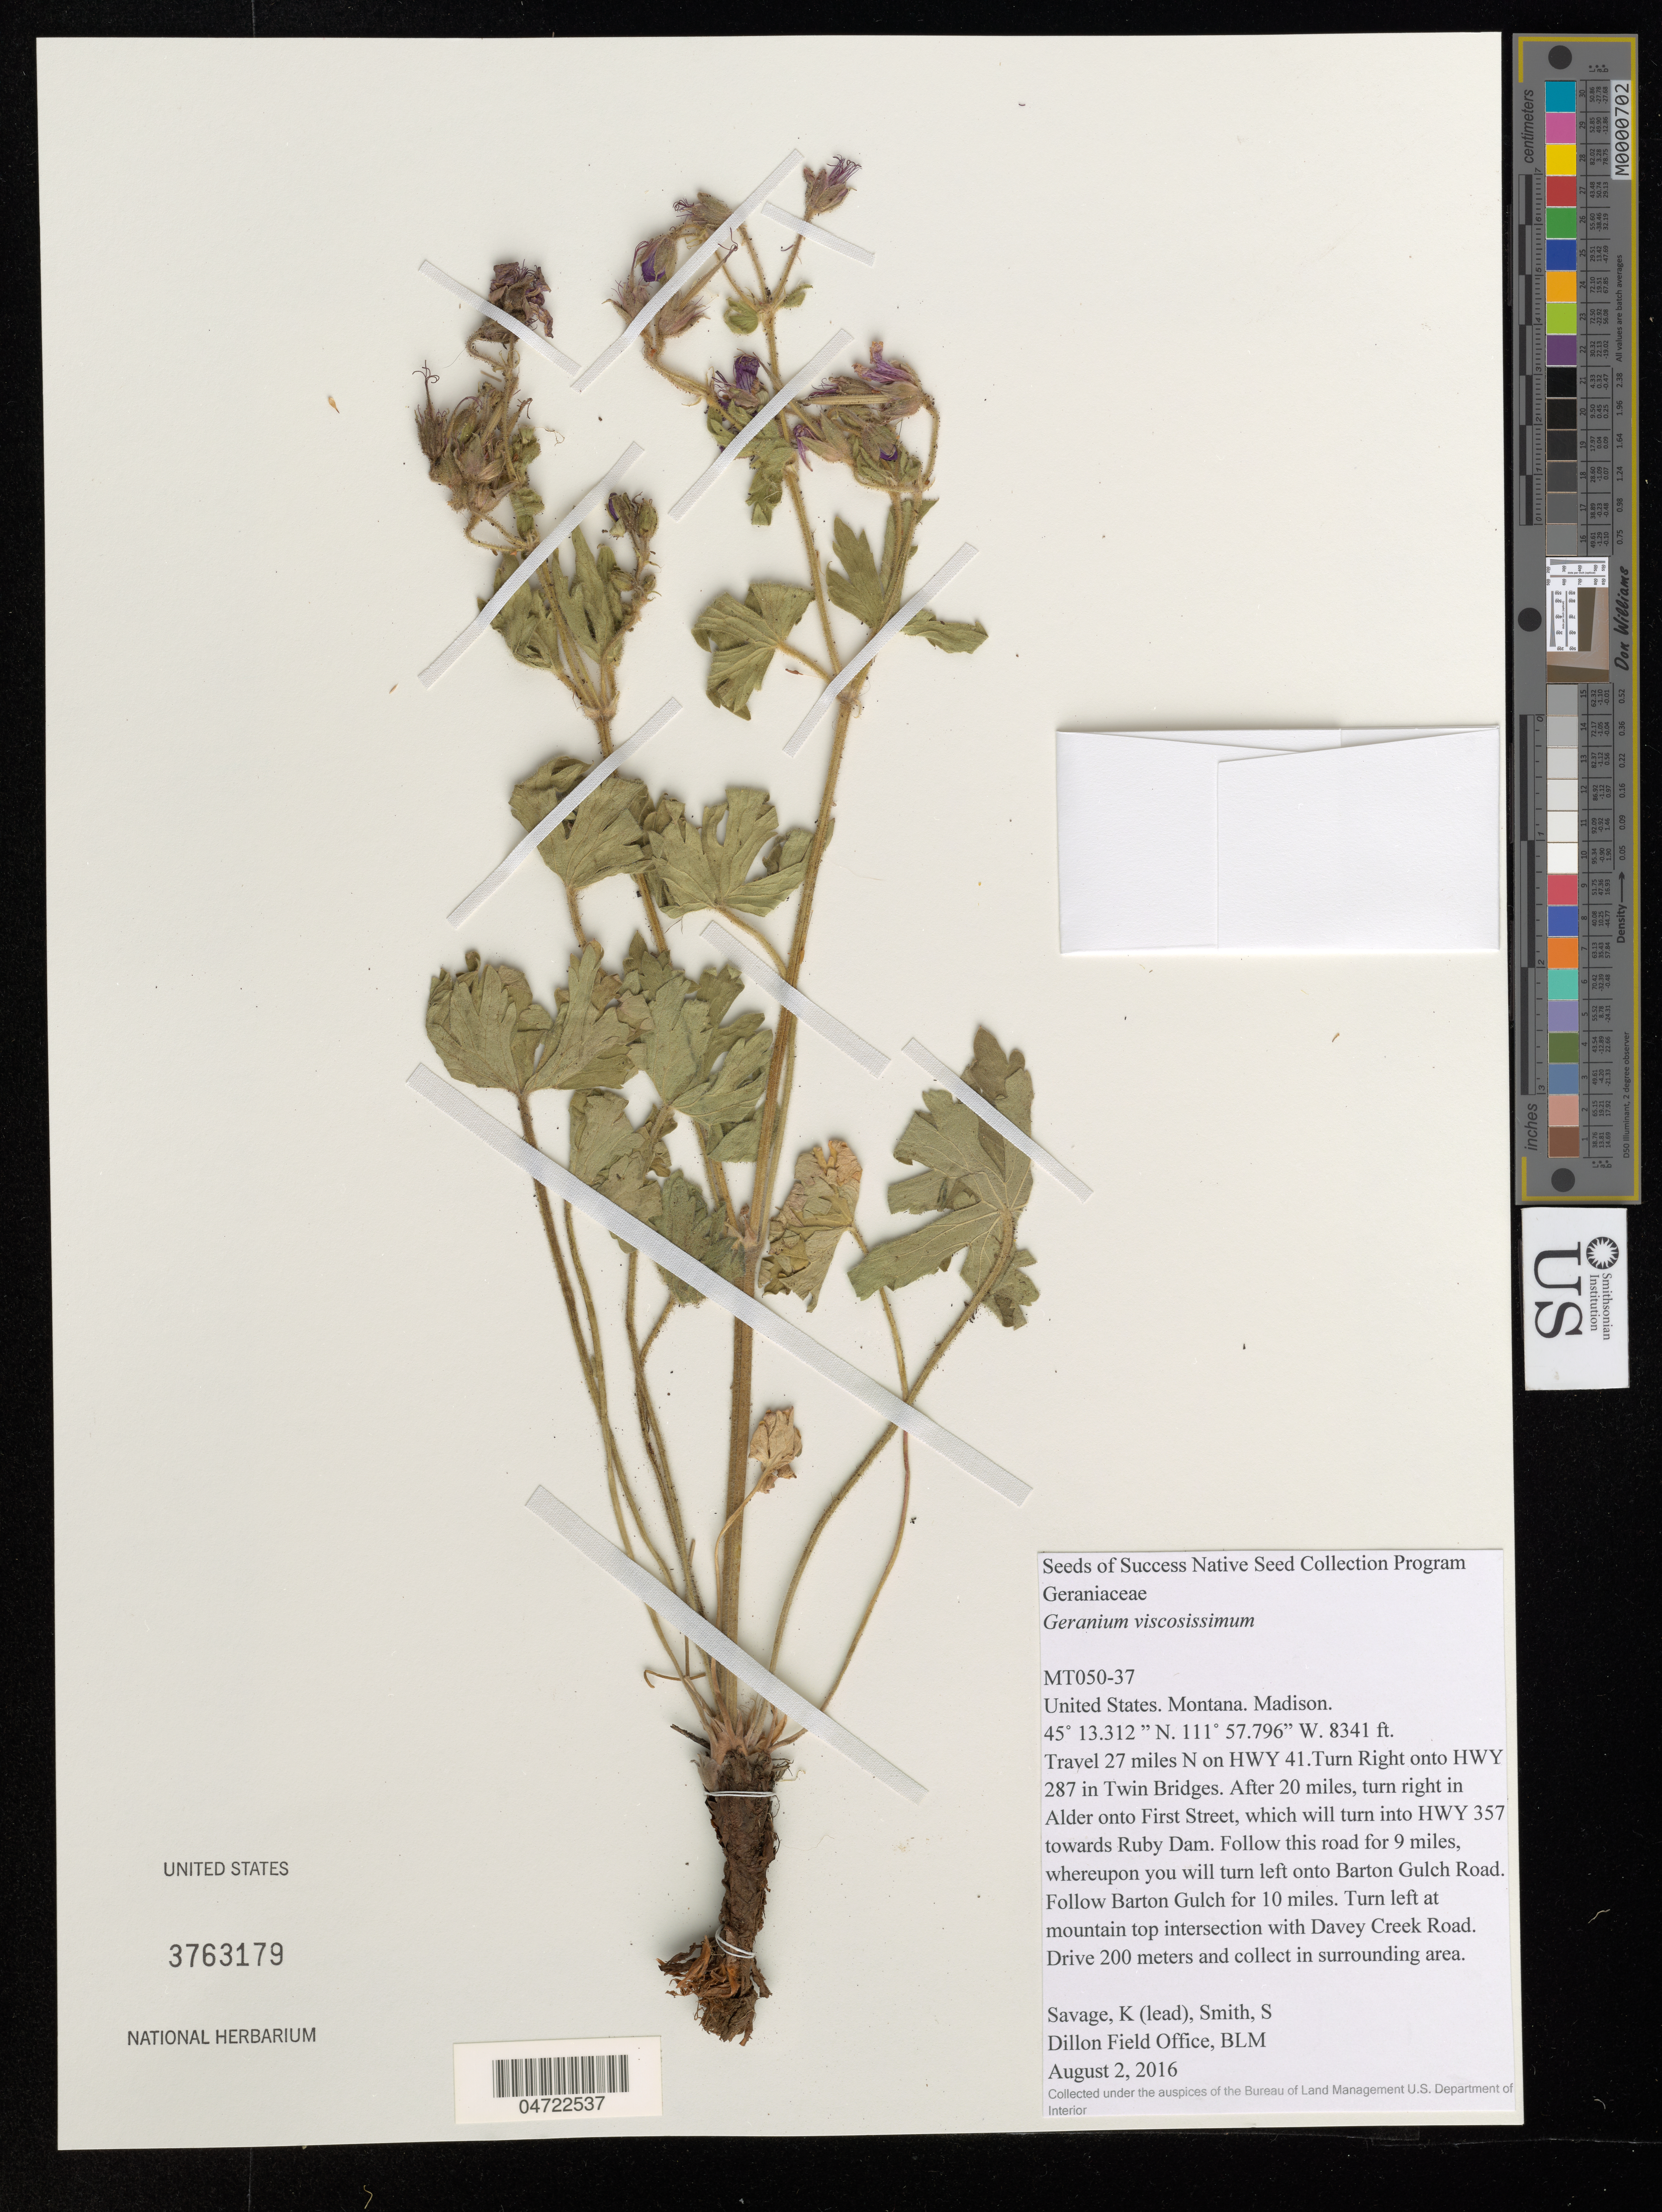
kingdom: Plantae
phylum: Tracheophyta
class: Magnoliopsida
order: Geraniales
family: Geraniaceae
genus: Geranium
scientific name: Geranium viscosissimum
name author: Fisch. & C.A. Mey.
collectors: K. Savage & S. Smith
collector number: MT050-37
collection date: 2016-08-02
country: United States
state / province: Montana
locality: Madison. Travel 27 miles N on HWY 41. Turn Right onto HWY 287 in Twin Bridges. After 20 miles, turn right in Alder onto First Street, which will turn into HWY 357 towards Ruby Dam. Follow this road for 9 miles, whereupon you will turn left onto Barton Gulch Road. Follow Barton Gulch for 10 miles. Turn left at mountain top intersection with Davey Creek Road. Drive 200 meters and collect in surrounding area.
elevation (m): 2542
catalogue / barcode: US 3763179